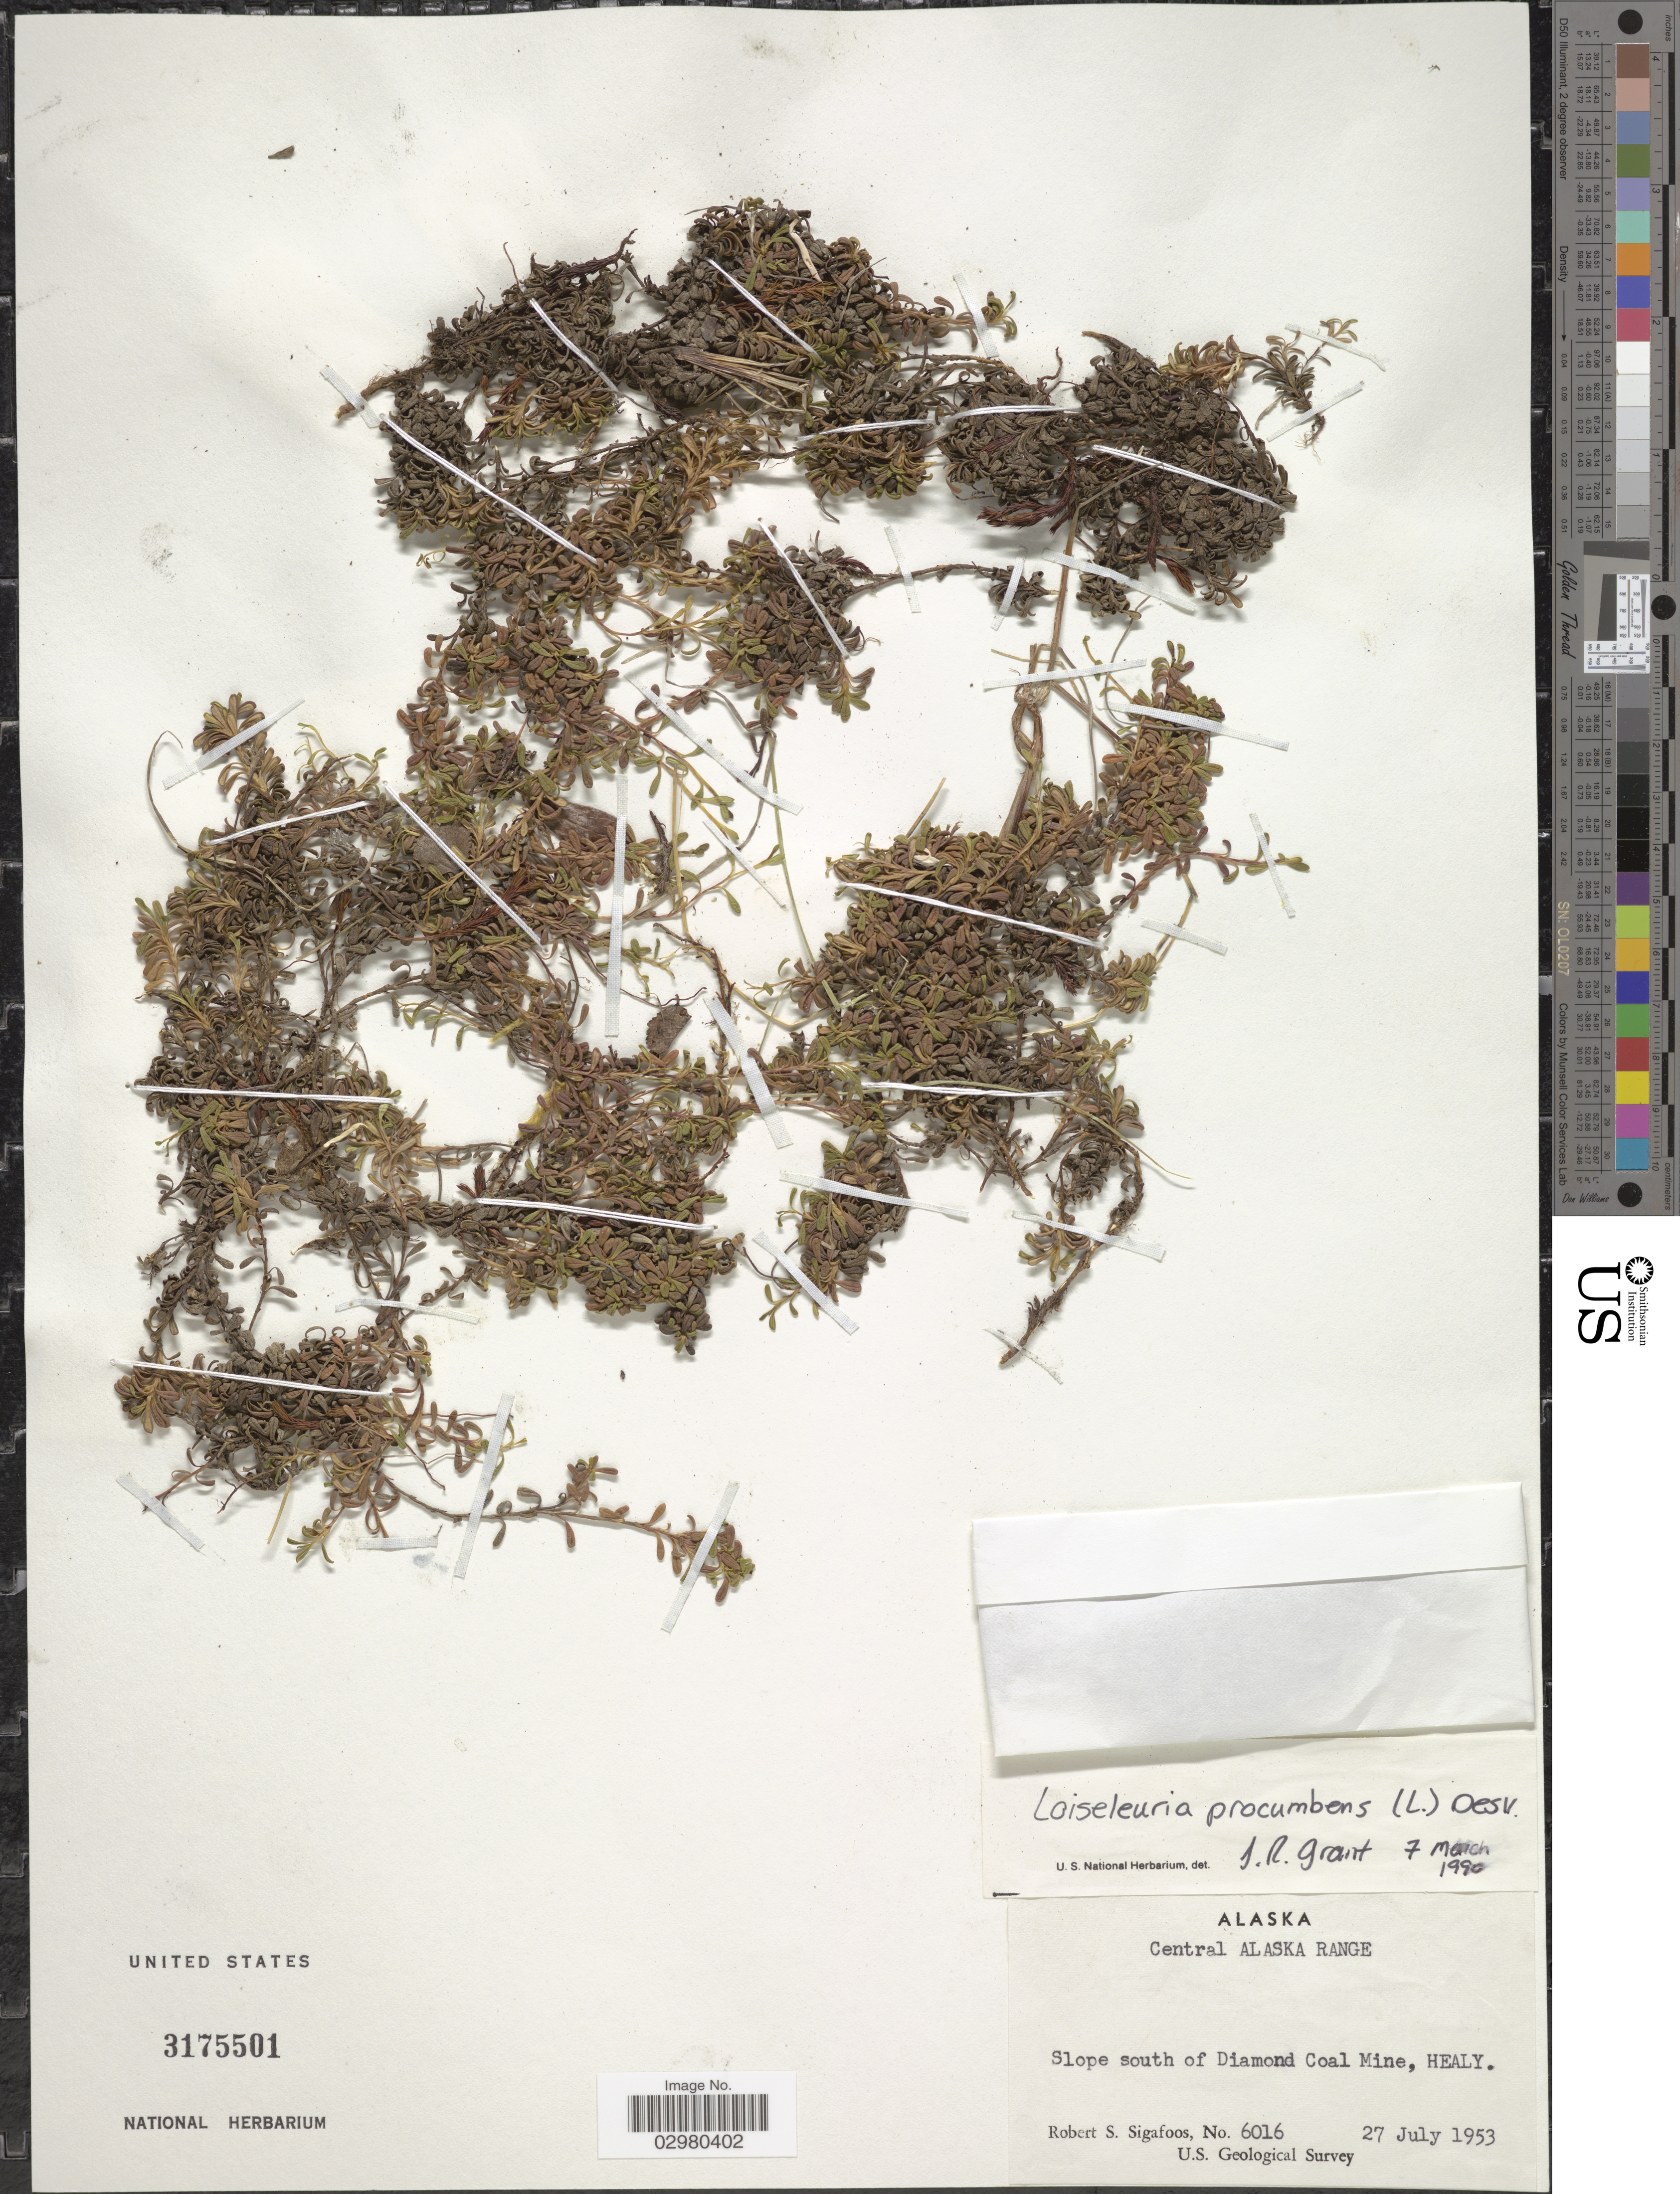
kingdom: Plantae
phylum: Tracheophyta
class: Magnoliopsida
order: Ericales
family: Ericaceae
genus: Loiseleuria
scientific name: Loiseleuria procumbens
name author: (L.) Desv.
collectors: R. Sigafoos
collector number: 6016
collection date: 1953-07-27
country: United States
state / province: Alaska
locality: Central Alaska Range. Slope south of Diamond Coal Mine, Healy.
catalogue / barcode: US 3175501